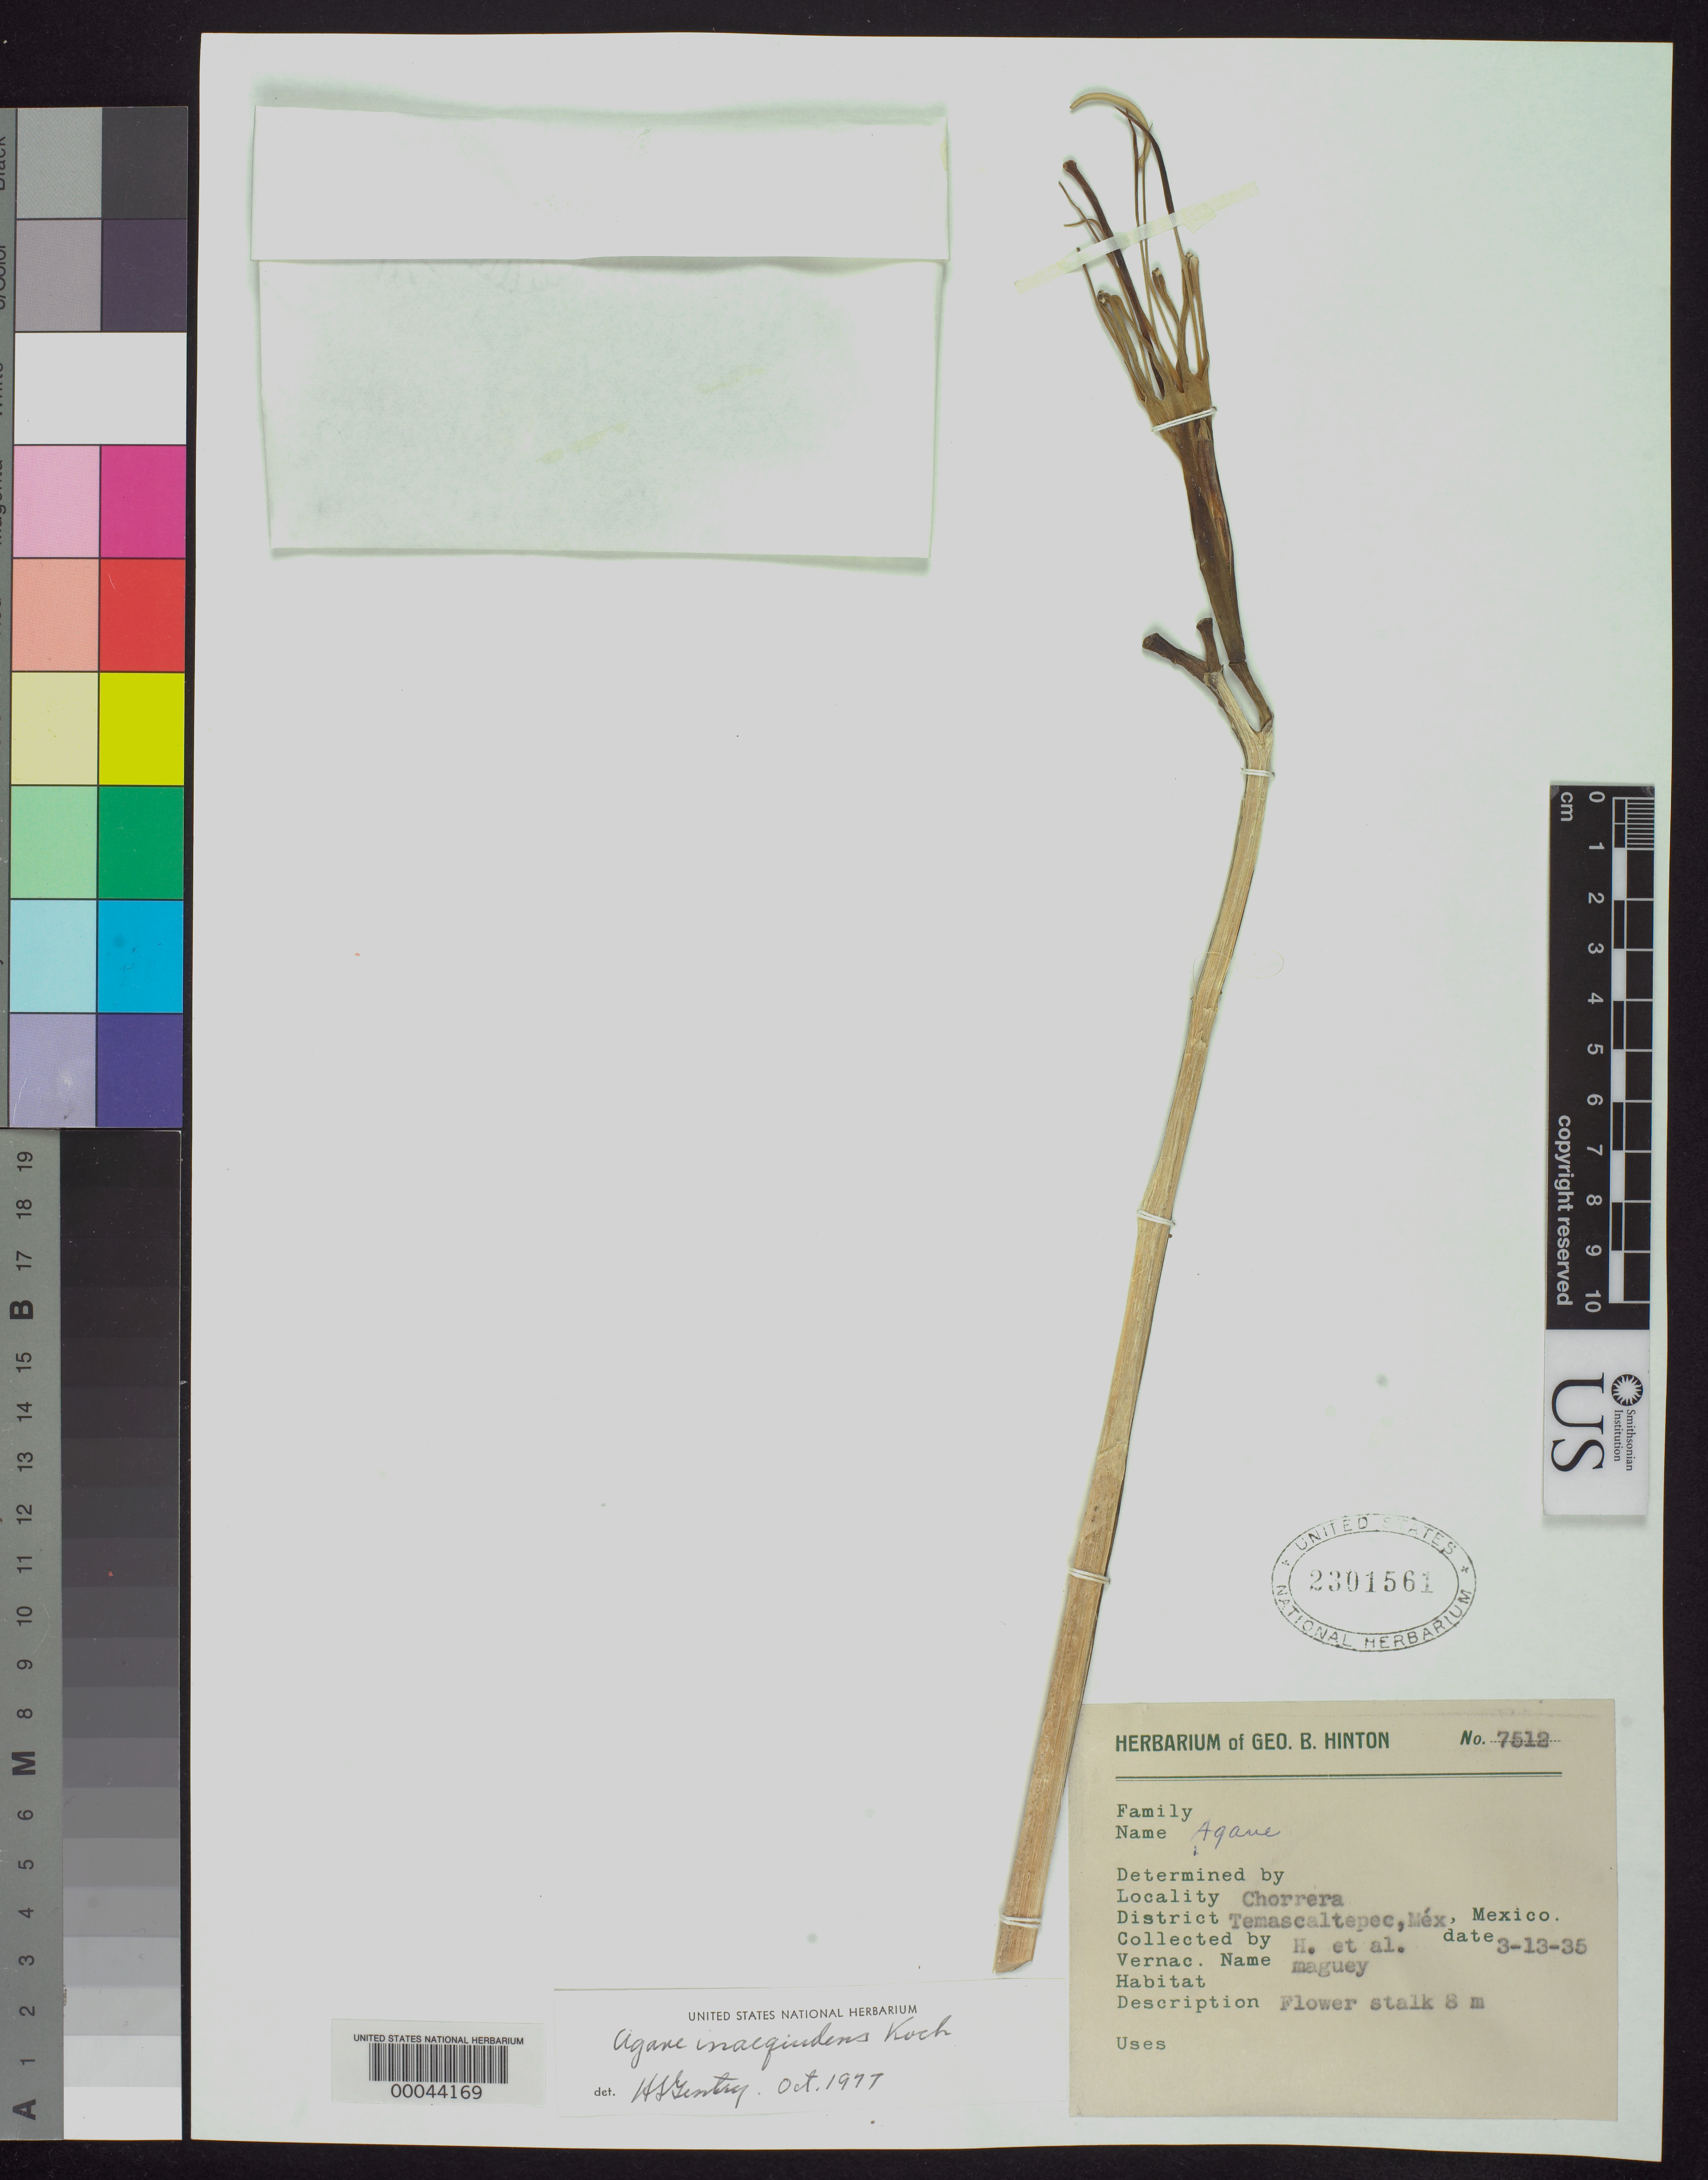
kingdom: Plantae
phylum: Tracheophyta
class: Liliopsida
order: Asparagales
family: Asparagaceae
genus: Agave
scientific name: Agave inaequidens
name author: K. Koch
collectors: G. B. Hinton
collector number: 7512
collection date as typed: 13 Mar 1935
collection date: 1935-03-13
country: Mexico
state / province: México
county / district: Temascaltepec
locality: Chorrera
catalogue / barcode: US 2301561